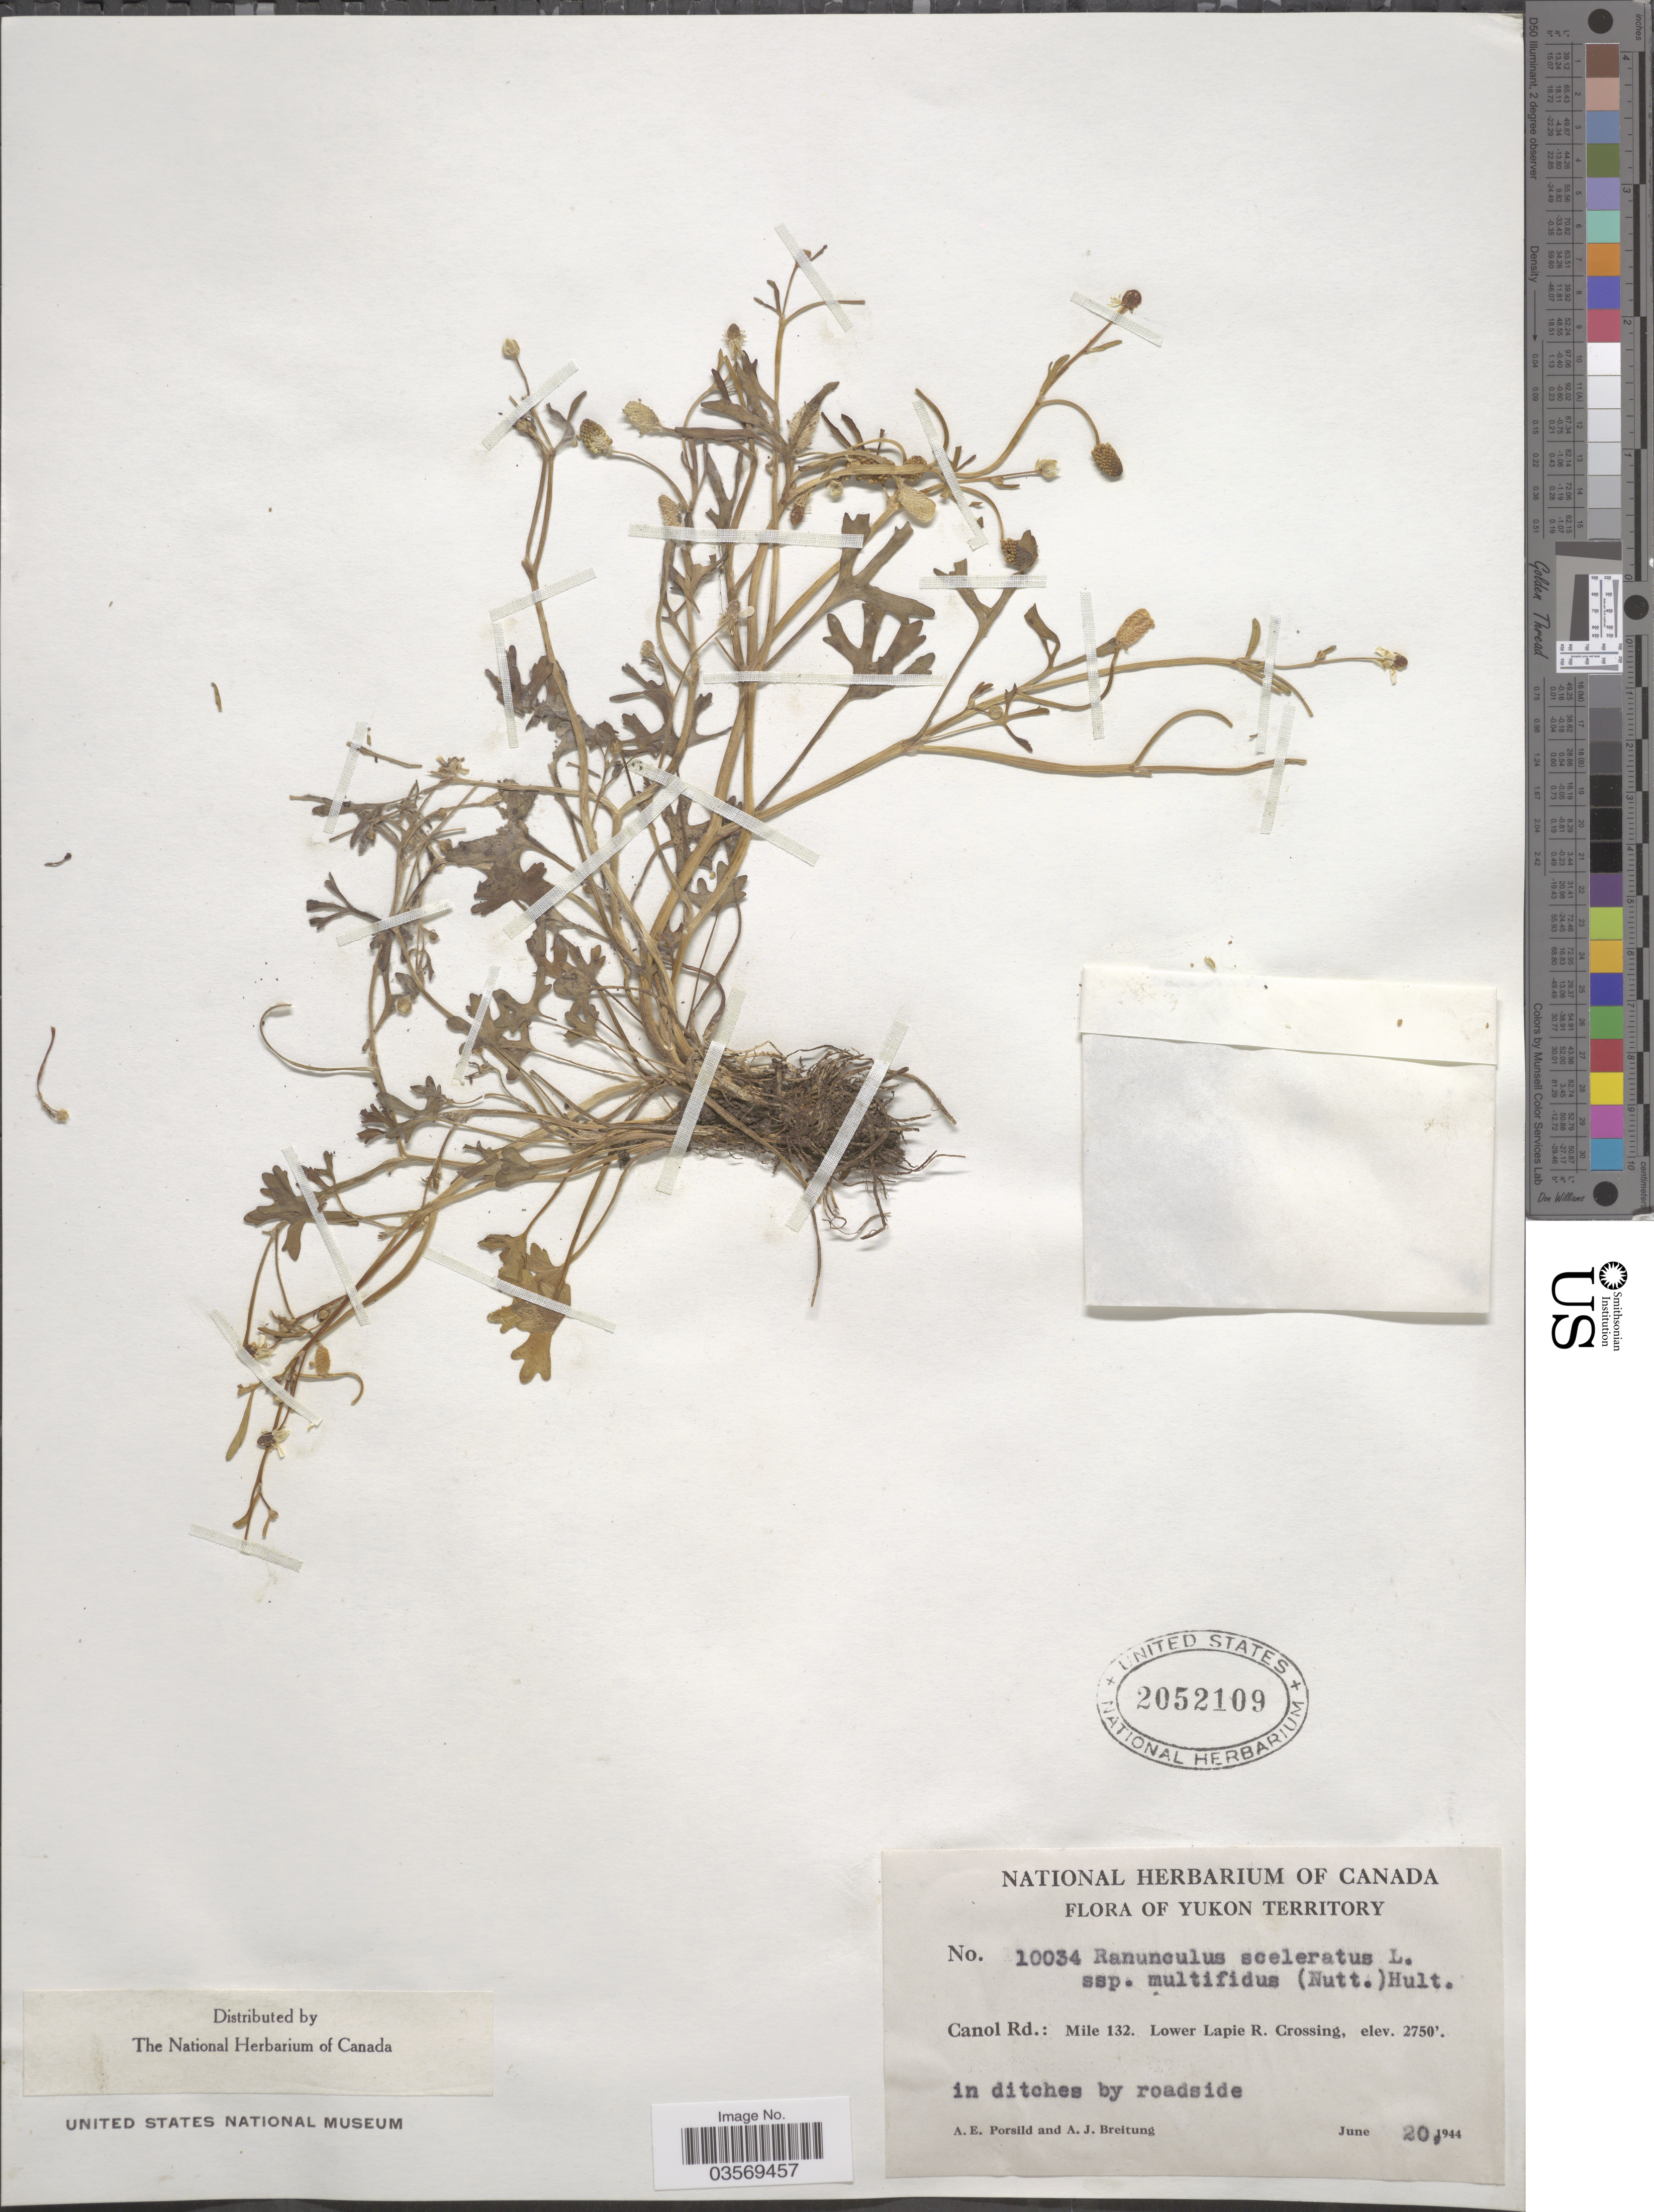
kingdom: Plantae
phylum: Tracheophyta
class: Magnoliopsida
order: Ranunculales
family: Ranunculaceae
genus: Ranunculus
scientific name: Ranunculus sceleratus var. multifidus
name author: Nutt.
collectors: A. E. Porsild & A. Breitung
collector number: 10034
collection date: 1944-06-20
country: Canada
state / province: Yukon Territory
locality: Canol Rd.: Mile 132. Lower Lapie R. Crossing.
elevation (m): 838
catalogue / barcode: US 2052109